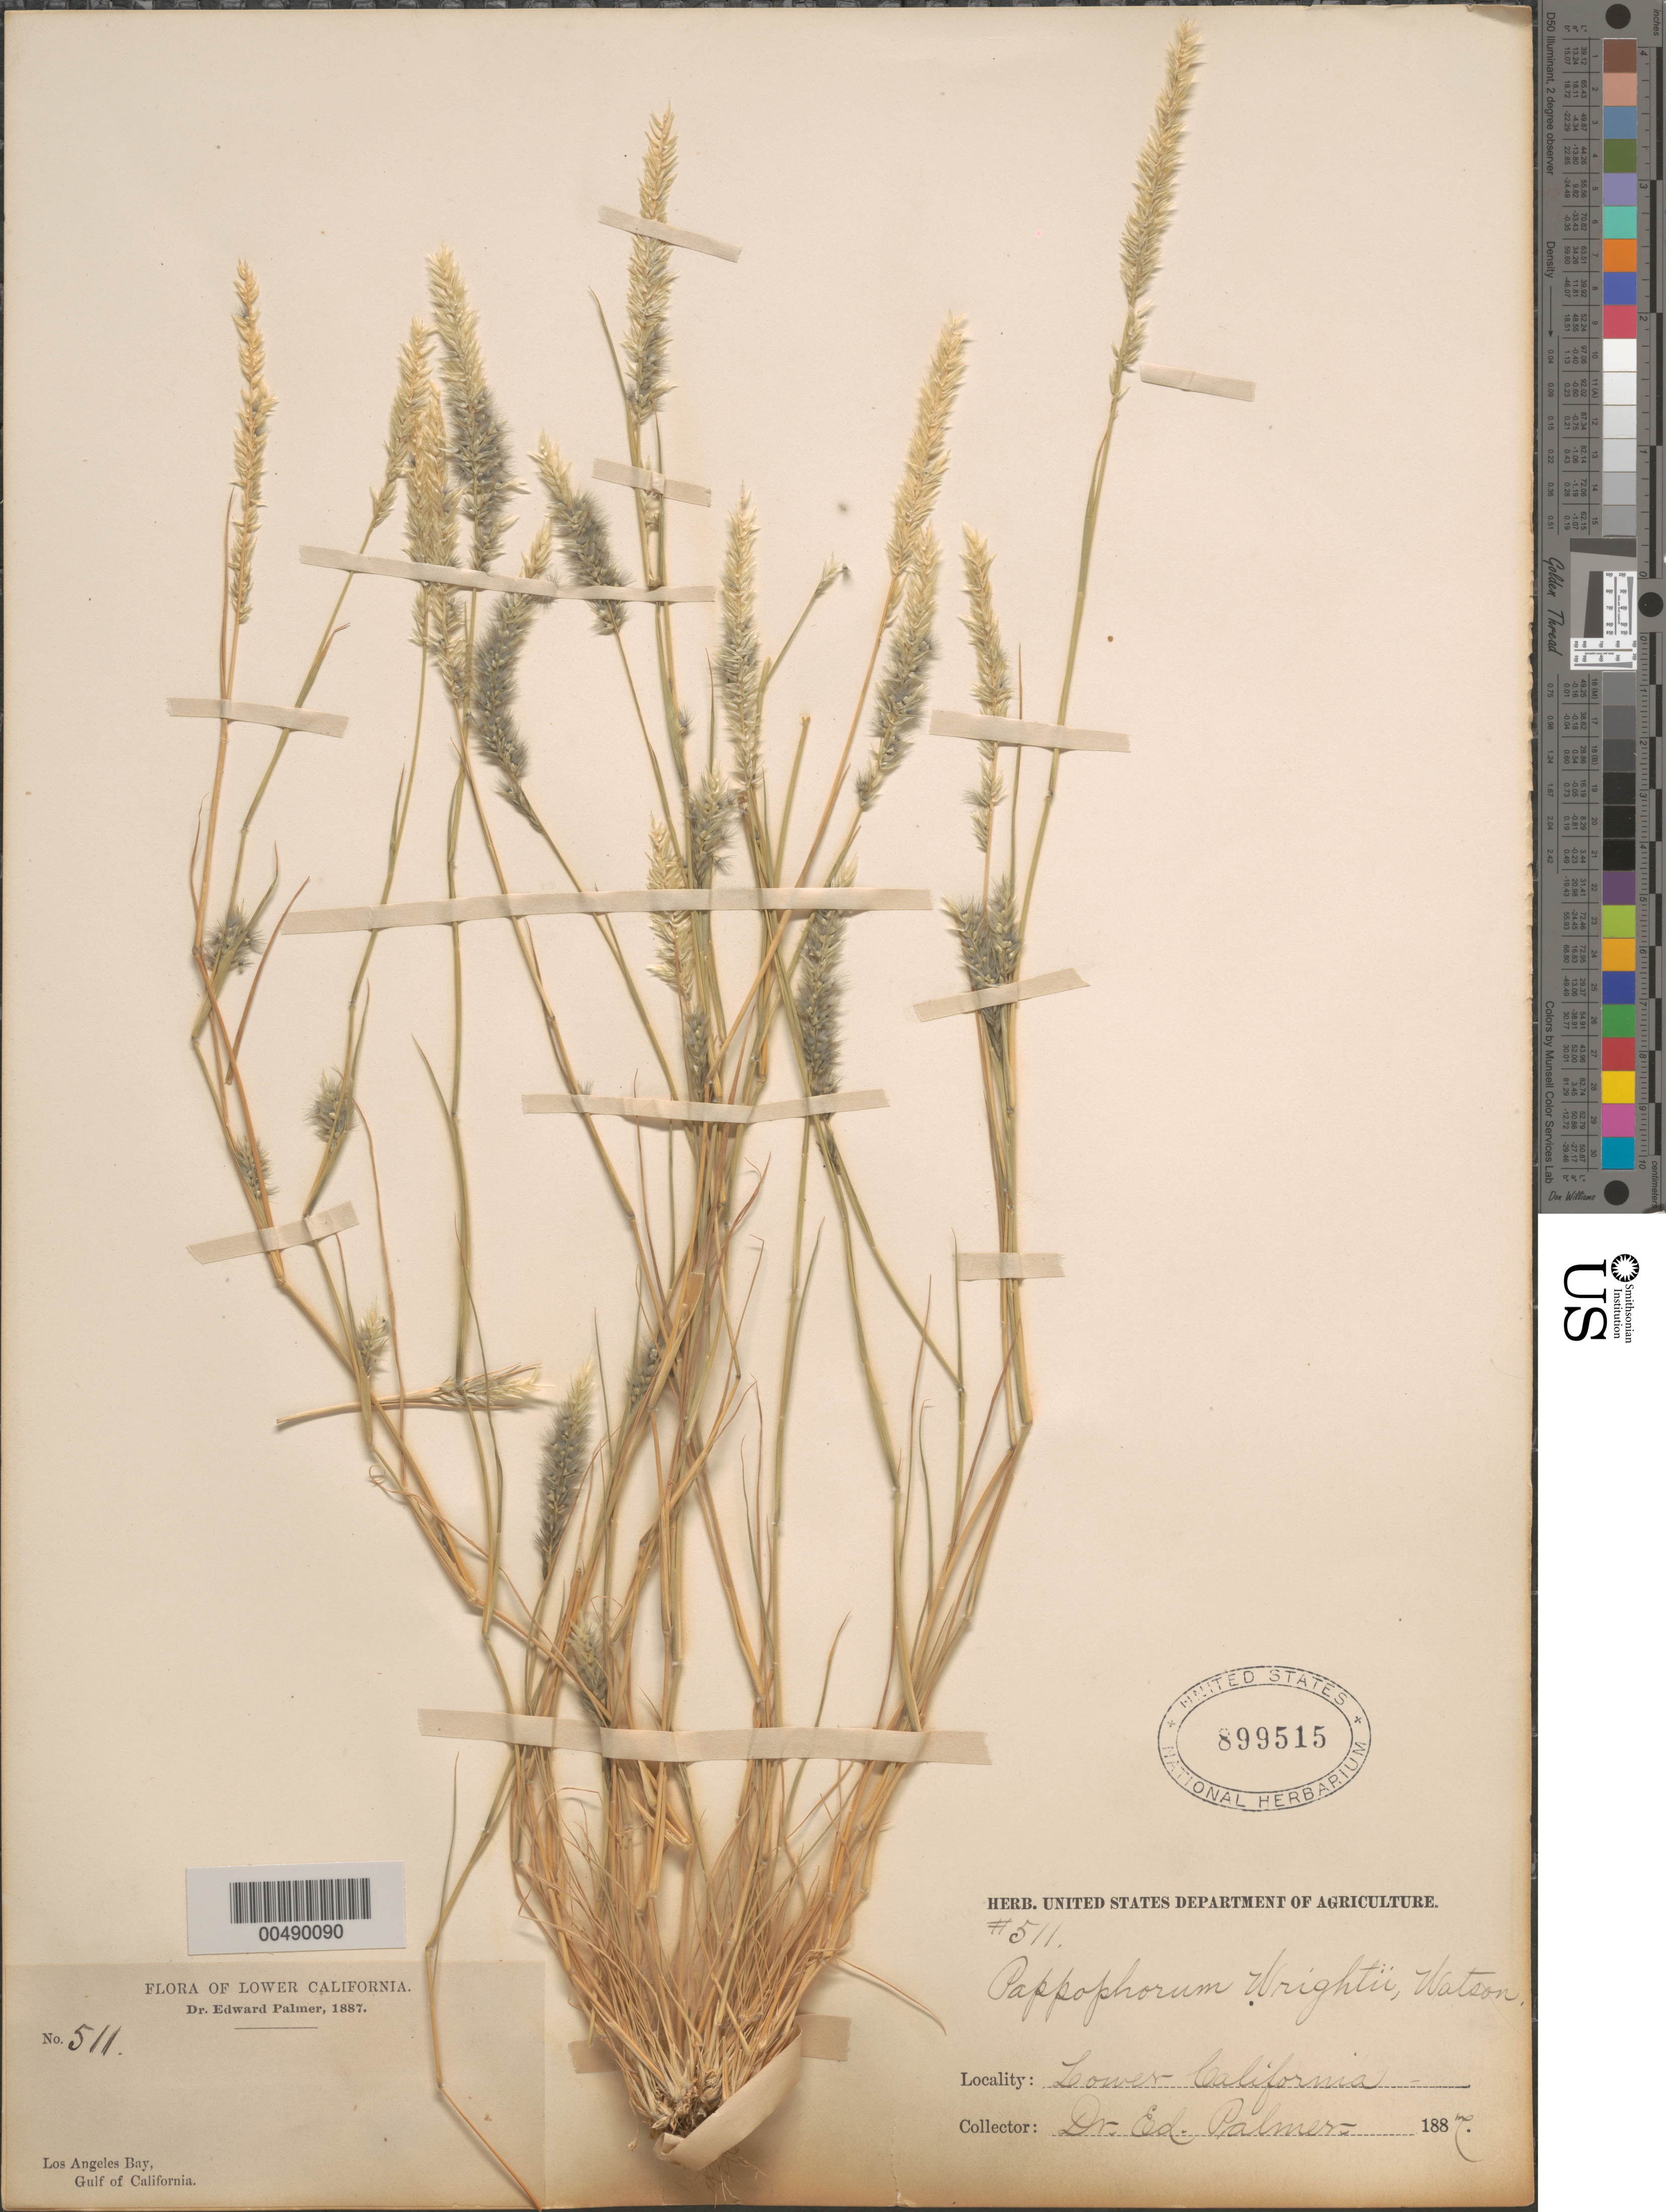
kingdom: Plantae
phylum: Tracheophyta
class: Liliopsida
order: Poales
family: Poaceae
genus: Enneapogon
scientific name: Enneapogon desvauxii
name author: P. Beauv.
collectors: E. Palmer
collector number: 511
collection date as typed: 1887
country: Mexico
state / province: Baja California Norte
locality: Los Angeles Bay, Gulf of California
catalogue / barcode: US 899515